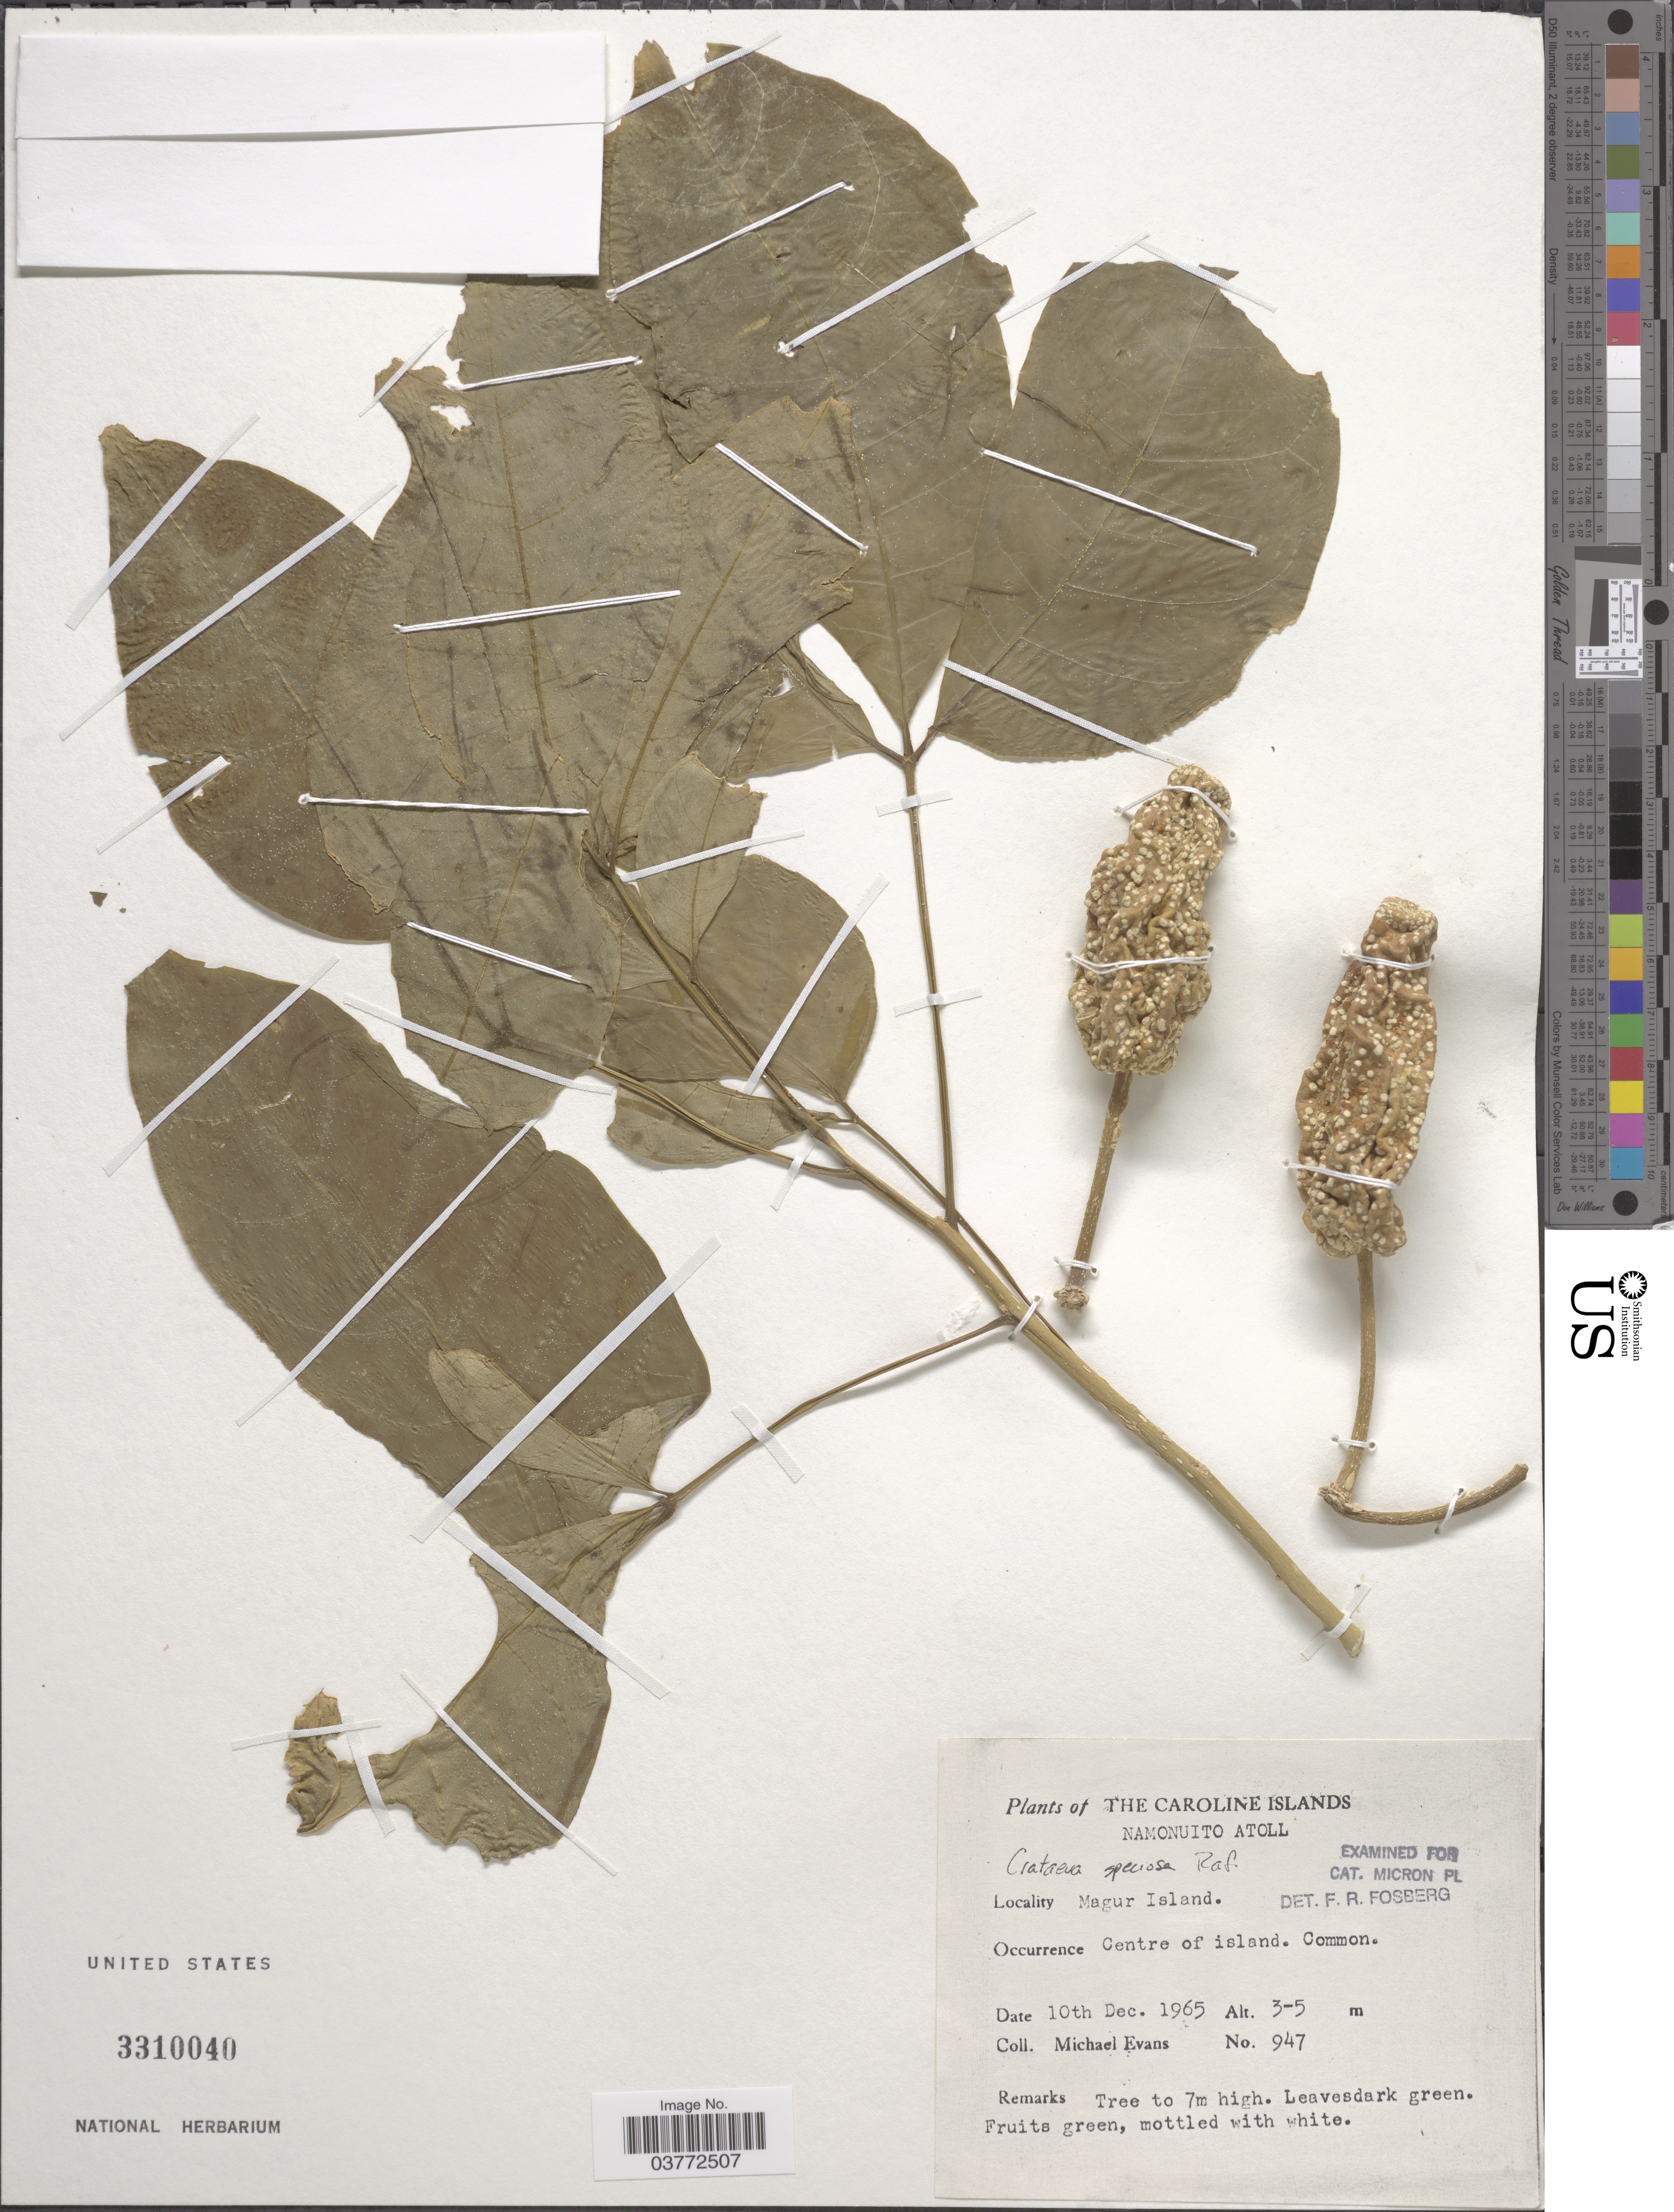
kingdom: Plantae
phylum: Tracheophyta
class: Magnoliopsida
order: Brassicales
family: Capparaceae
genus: Crateva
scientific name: Crateva speciosa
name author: Volkens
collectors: M. Evans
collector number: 947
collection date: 1965-12-10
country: Micronesia, Federated States of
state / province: Truk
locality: The Caroline Islands. Namonuito Atoll. Magur Island. Centre of island.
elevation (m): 3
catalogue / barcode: US 3310040